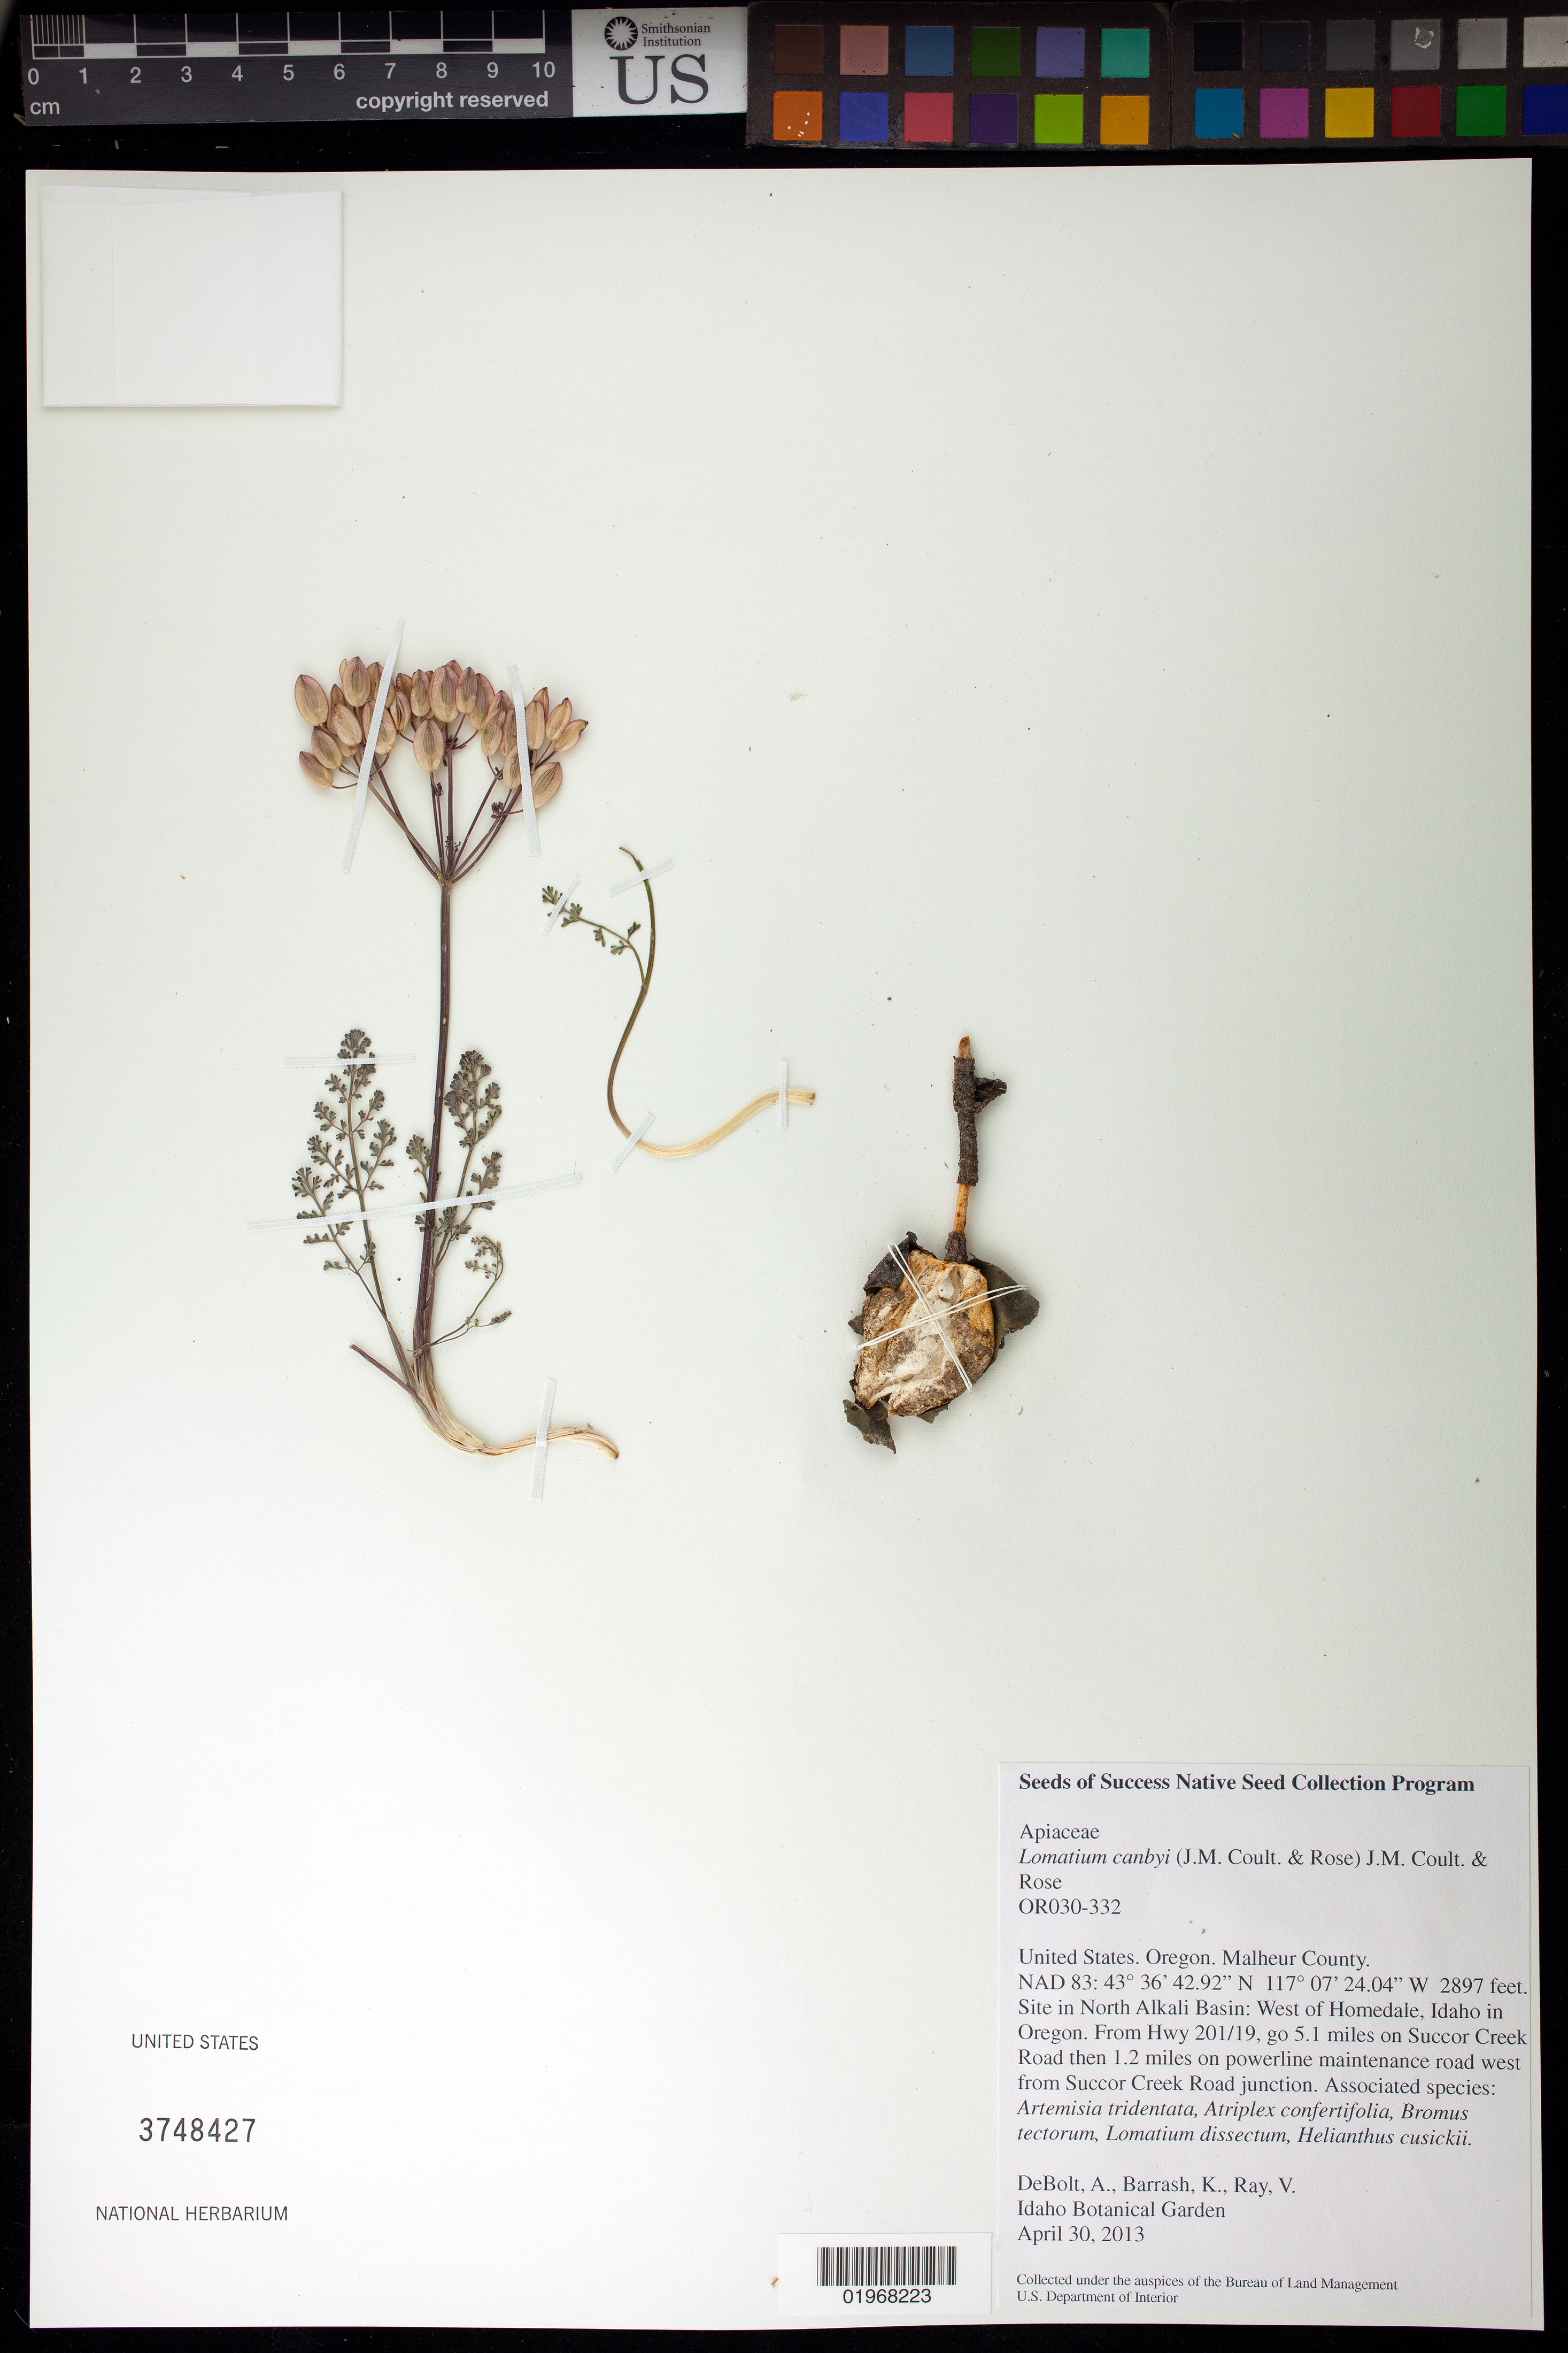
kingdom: Plantae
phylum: Tracheophyta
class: Magnoliopsida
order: Apiales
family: Apiaceae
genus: Lomatium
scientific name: Lomatium canbyi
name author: (J.M. Coult. & Rose) J.M. Coult. & Rose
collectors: A. DeBolt, K. Barrash & V. Ray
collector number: OR030-332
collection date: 2013-04-30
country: United States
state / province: Oregon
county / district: Malheur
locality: North Alkali Basin. West of Homedale, W from Succor Creek Road jct.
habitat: With Artemisia tridentata, Bromus tectorum, Lomatium dissectum, ect.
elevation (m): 883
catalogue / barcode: US 3748427